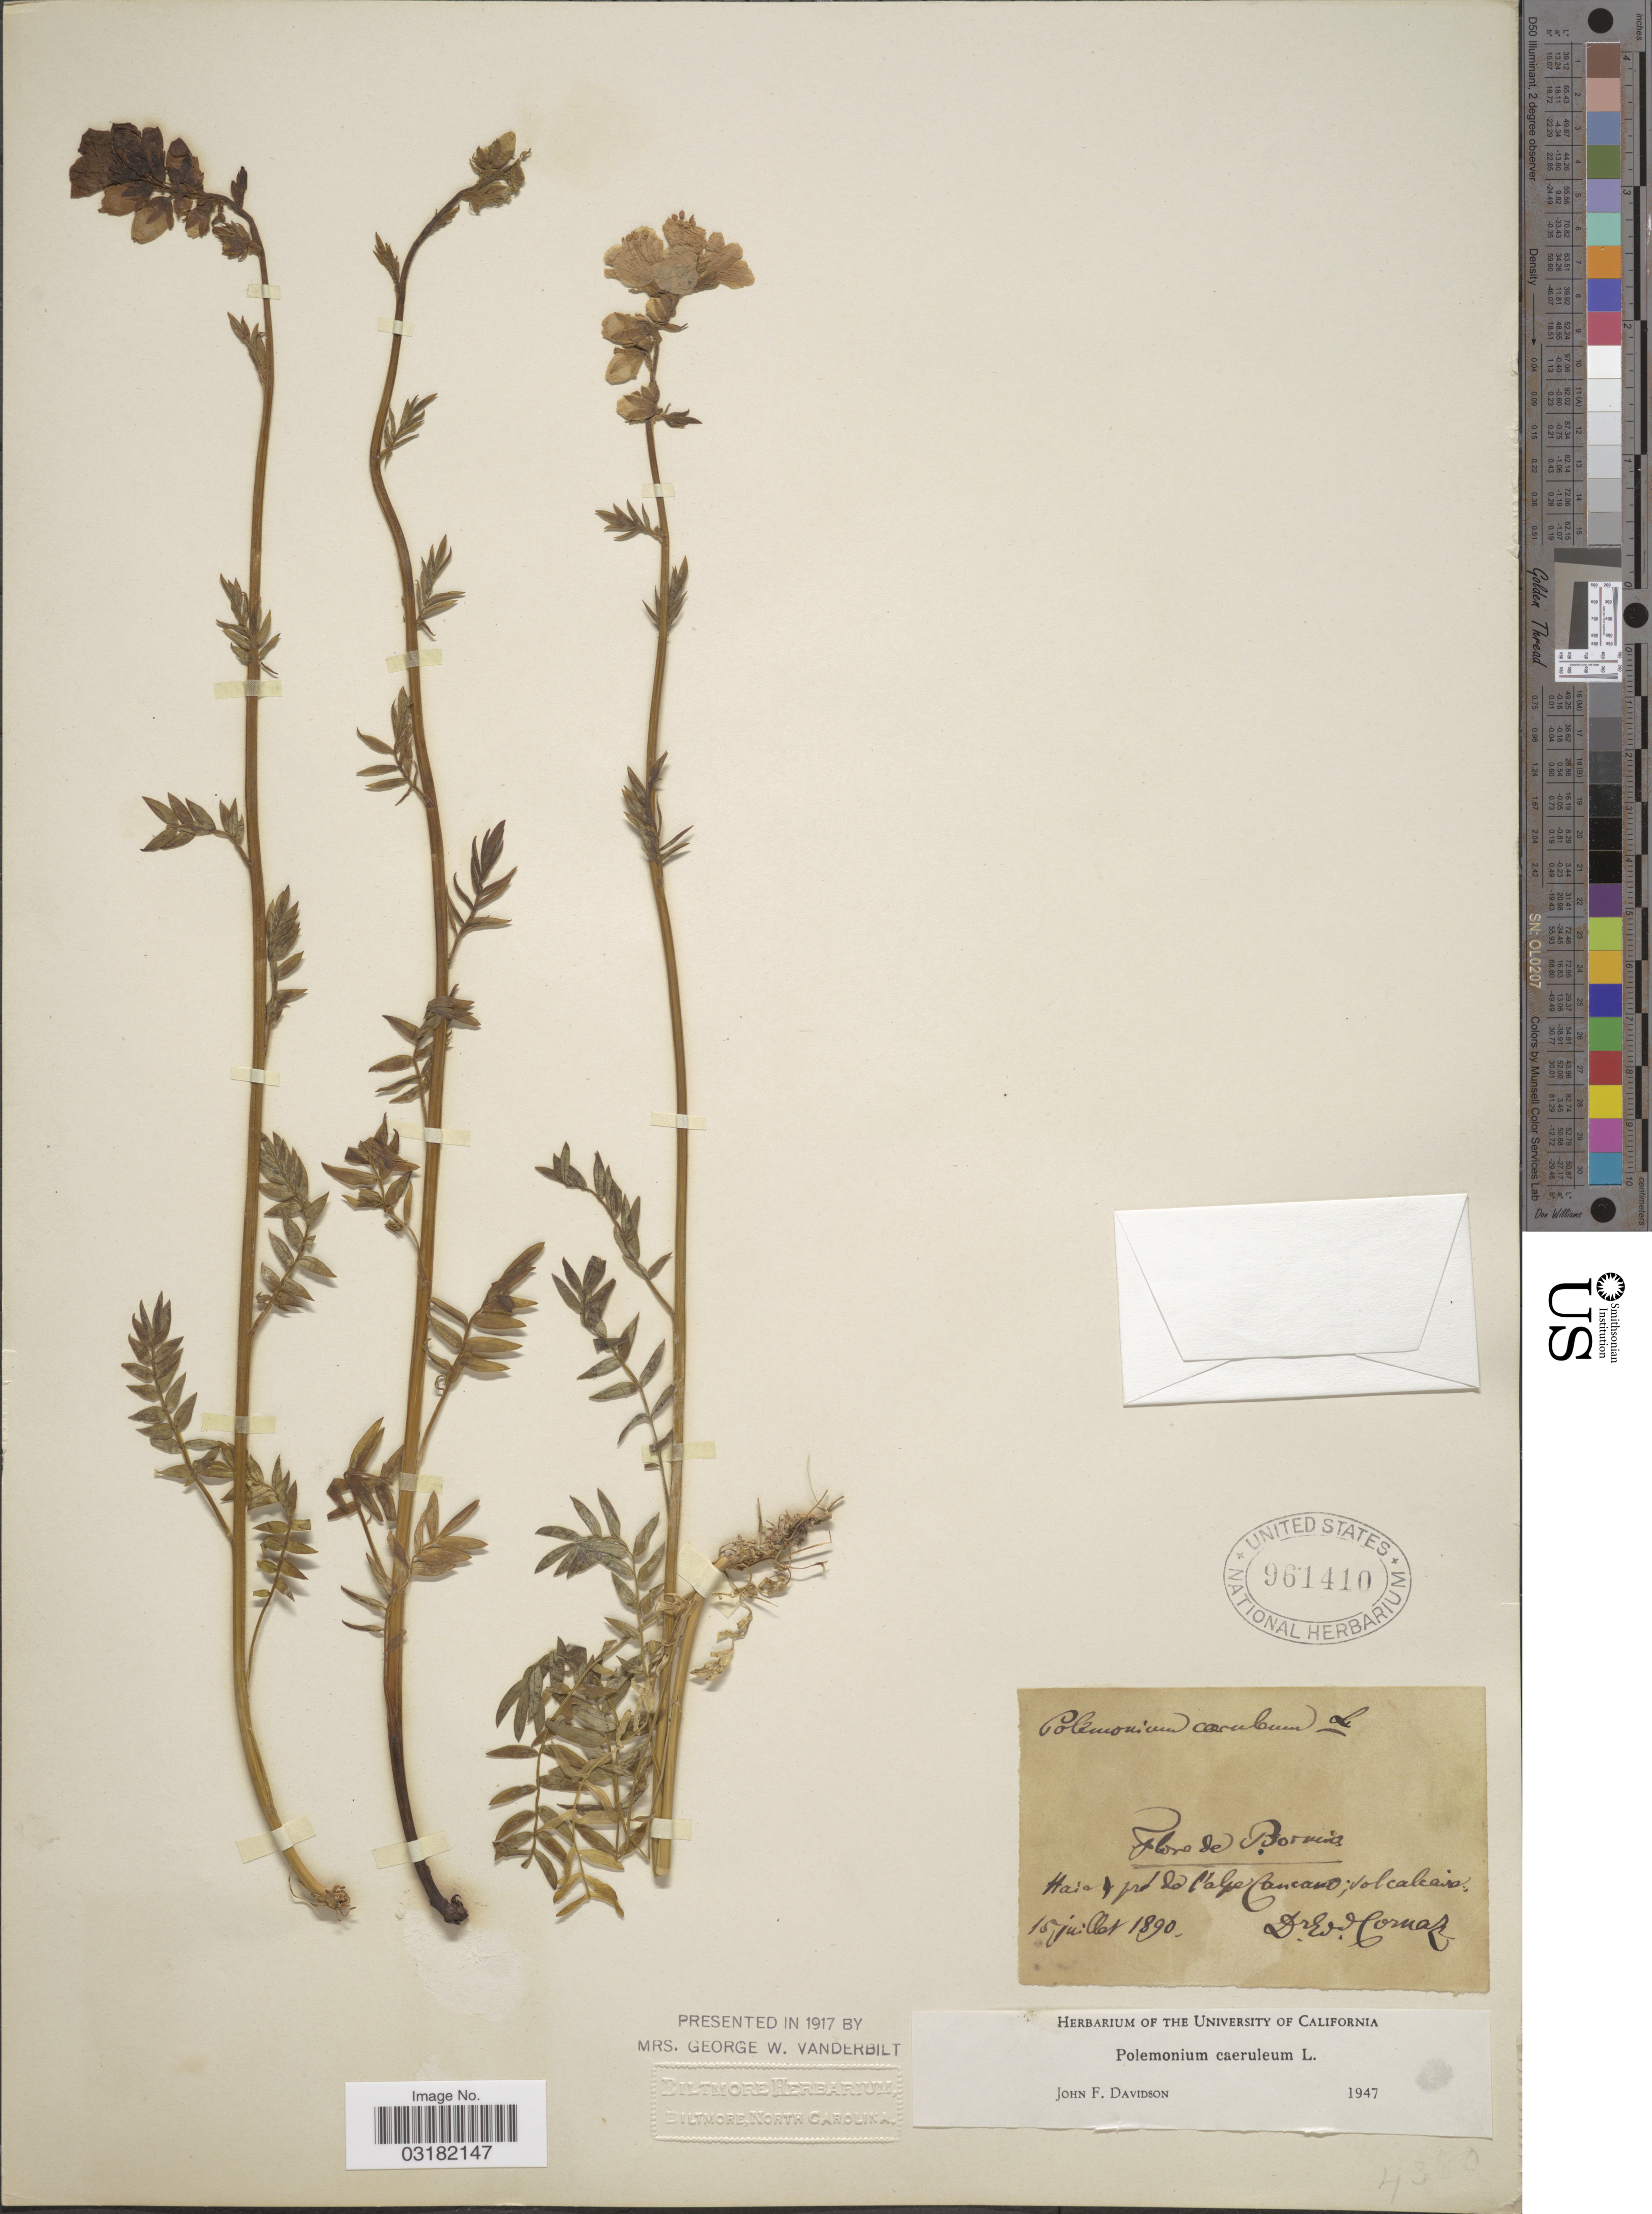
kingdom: Plantae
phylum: Tracheophyta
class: Magnoliopsida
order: Ericales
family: Polemoniaceae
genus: Polemonium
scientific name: Polemonium coeruleum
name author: L.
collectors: E. Cornaz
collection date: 1890-07-15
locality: Bornia. haia [illegible text] Id Cape Cancano; volcal[illegible text].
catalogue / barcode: US 961410